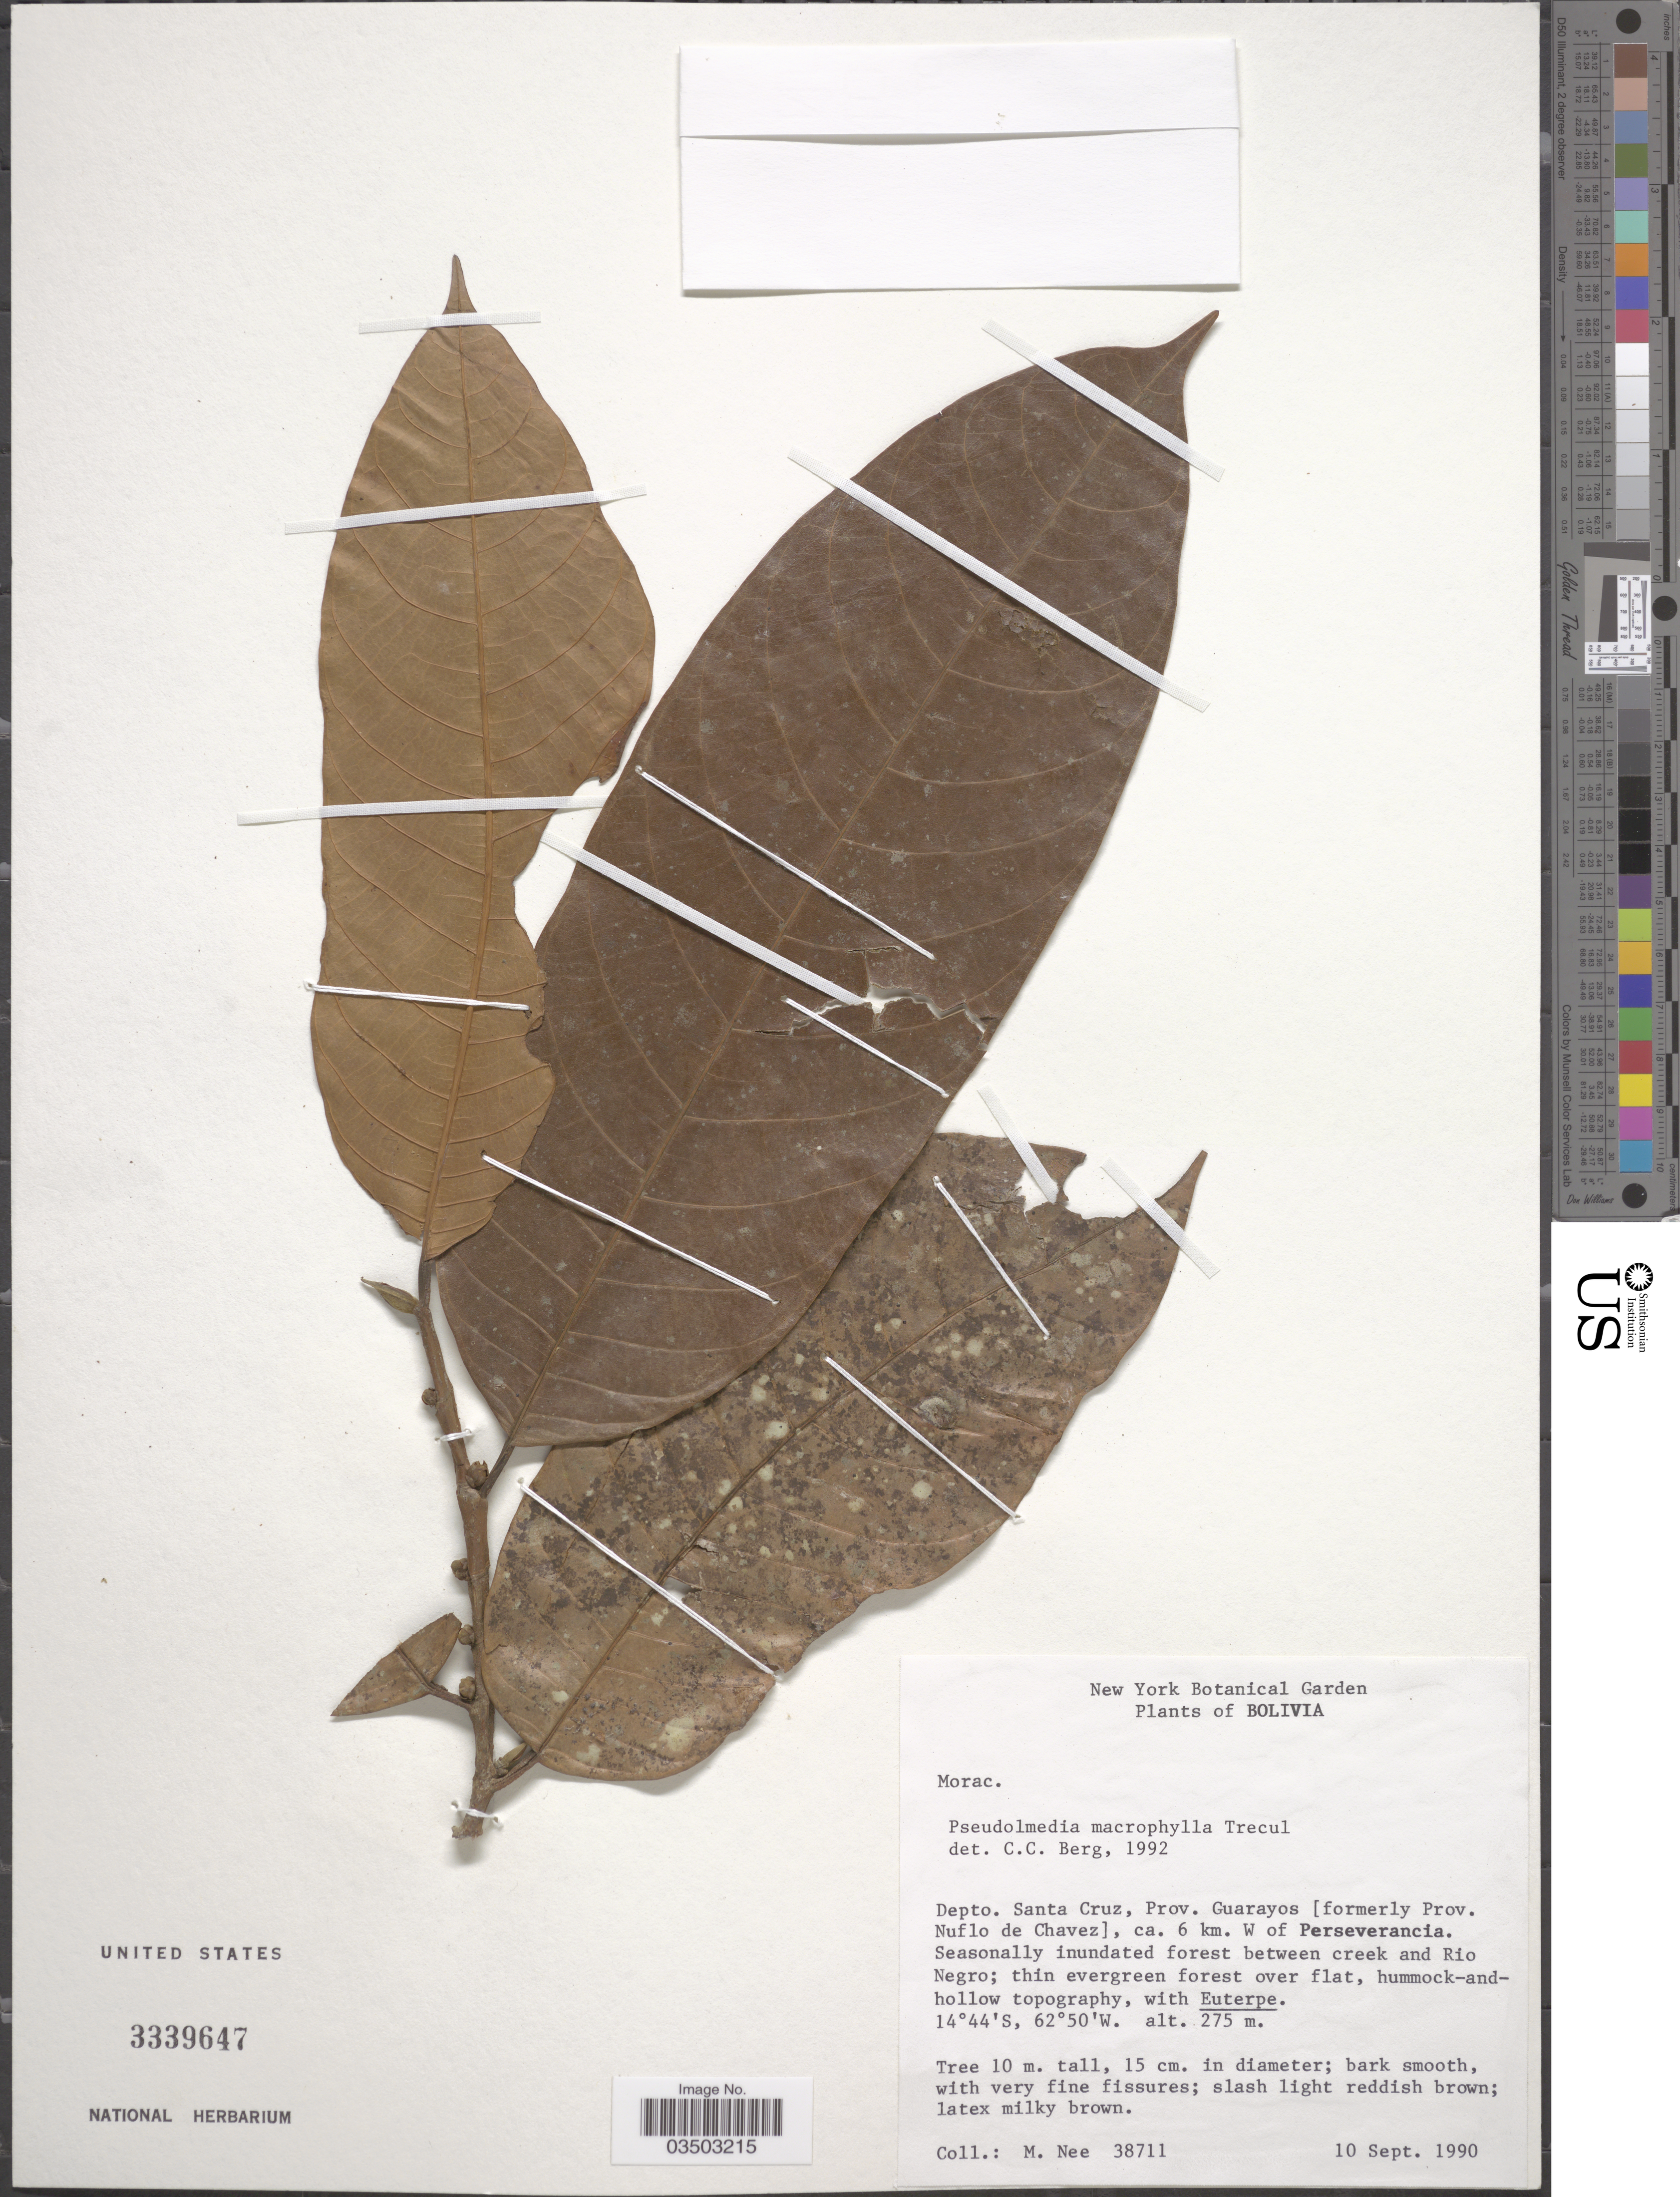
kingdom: Plantae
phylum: Tracheophyta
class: Magnoliopsida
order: Rosales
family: Moraceae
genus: Pseudolmedia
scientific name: Pseudolmedia macrophylla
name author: Trécul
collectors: M. Nee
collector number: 38711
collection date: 1990-09-10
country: Bolivia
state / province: Santa Cruz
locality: Depto. Santa Cruz, Prov. Guarayos [formerly Prov. Nuflo de Chavez], ca. 6 km. W of Perseverancia. Between creek and Rio Negro.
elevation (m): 275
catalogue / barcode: US 3339647